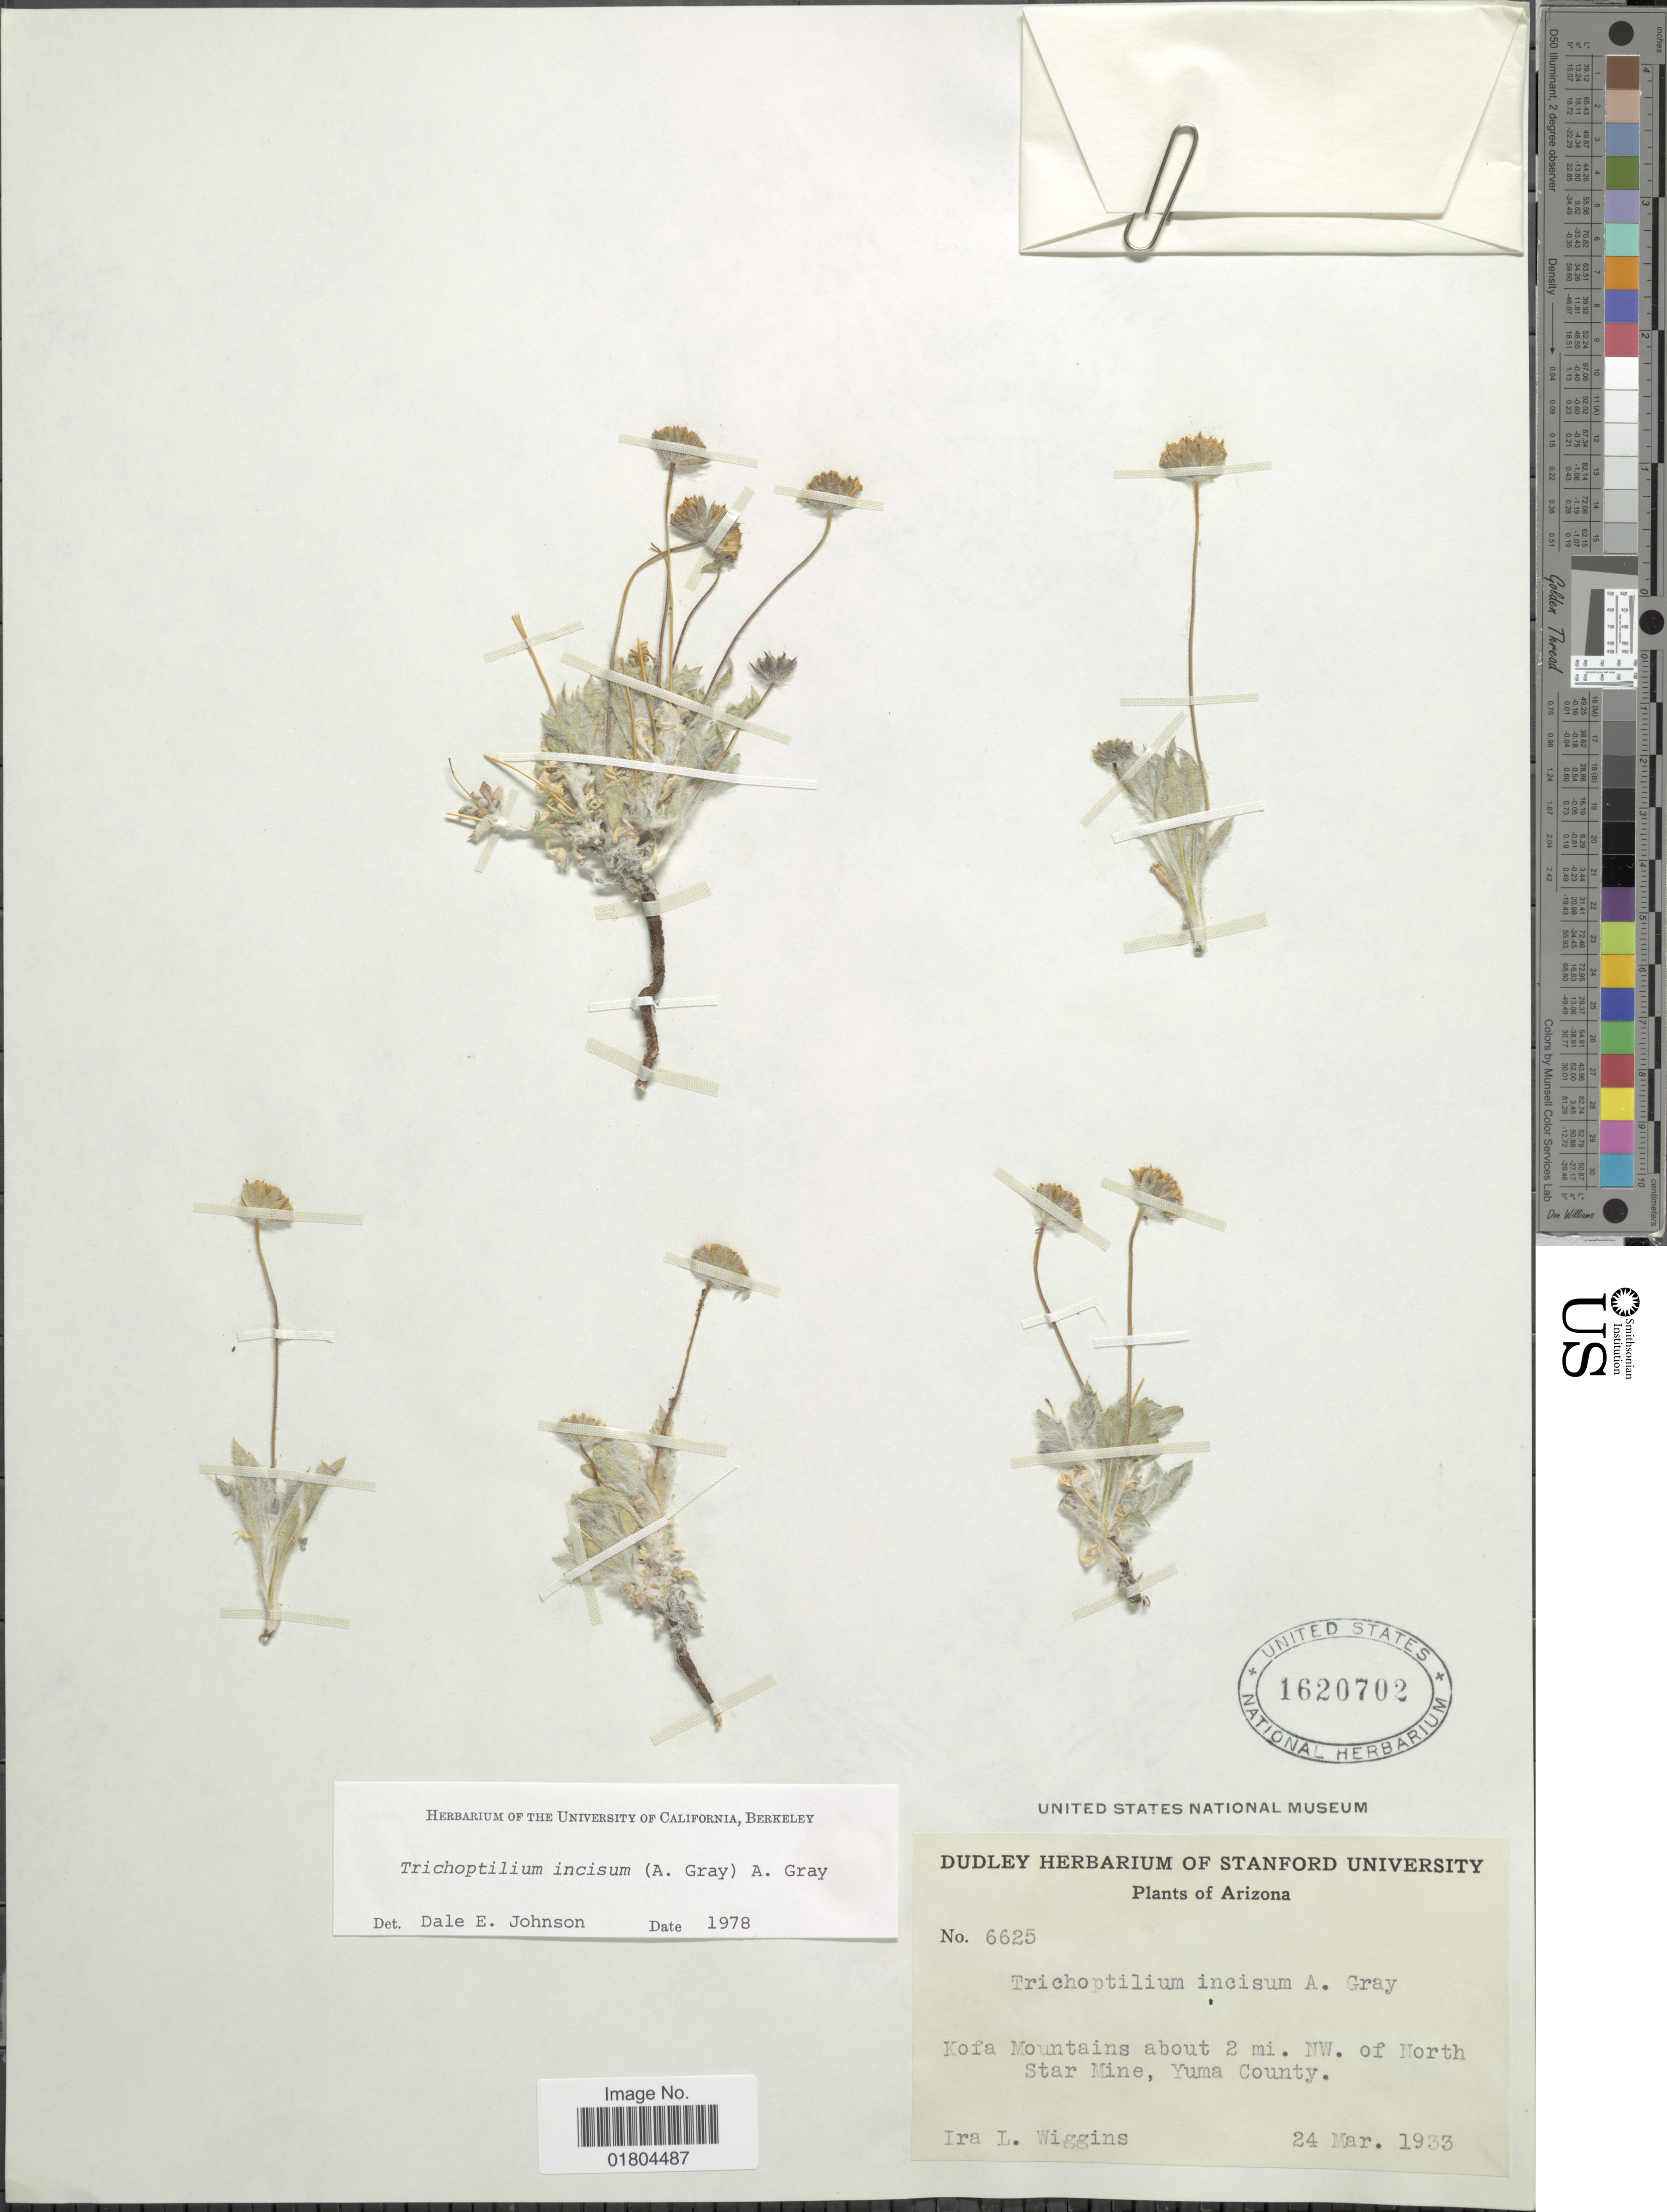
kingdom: Plantae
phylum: Tracheophyta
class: Magnoliopsida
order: Asterales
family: Asteraceae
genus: Trichoptilium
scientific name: Trichoptilium incisum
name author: (A. Gray) A. Gray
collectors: I. L. Wiggins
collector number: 6625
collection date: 1933-03-24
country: United States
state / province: Arizona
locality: Kofa Mountains about 2 mi. NW. of North Star Mine, Yuma County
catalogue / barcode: US 1620702